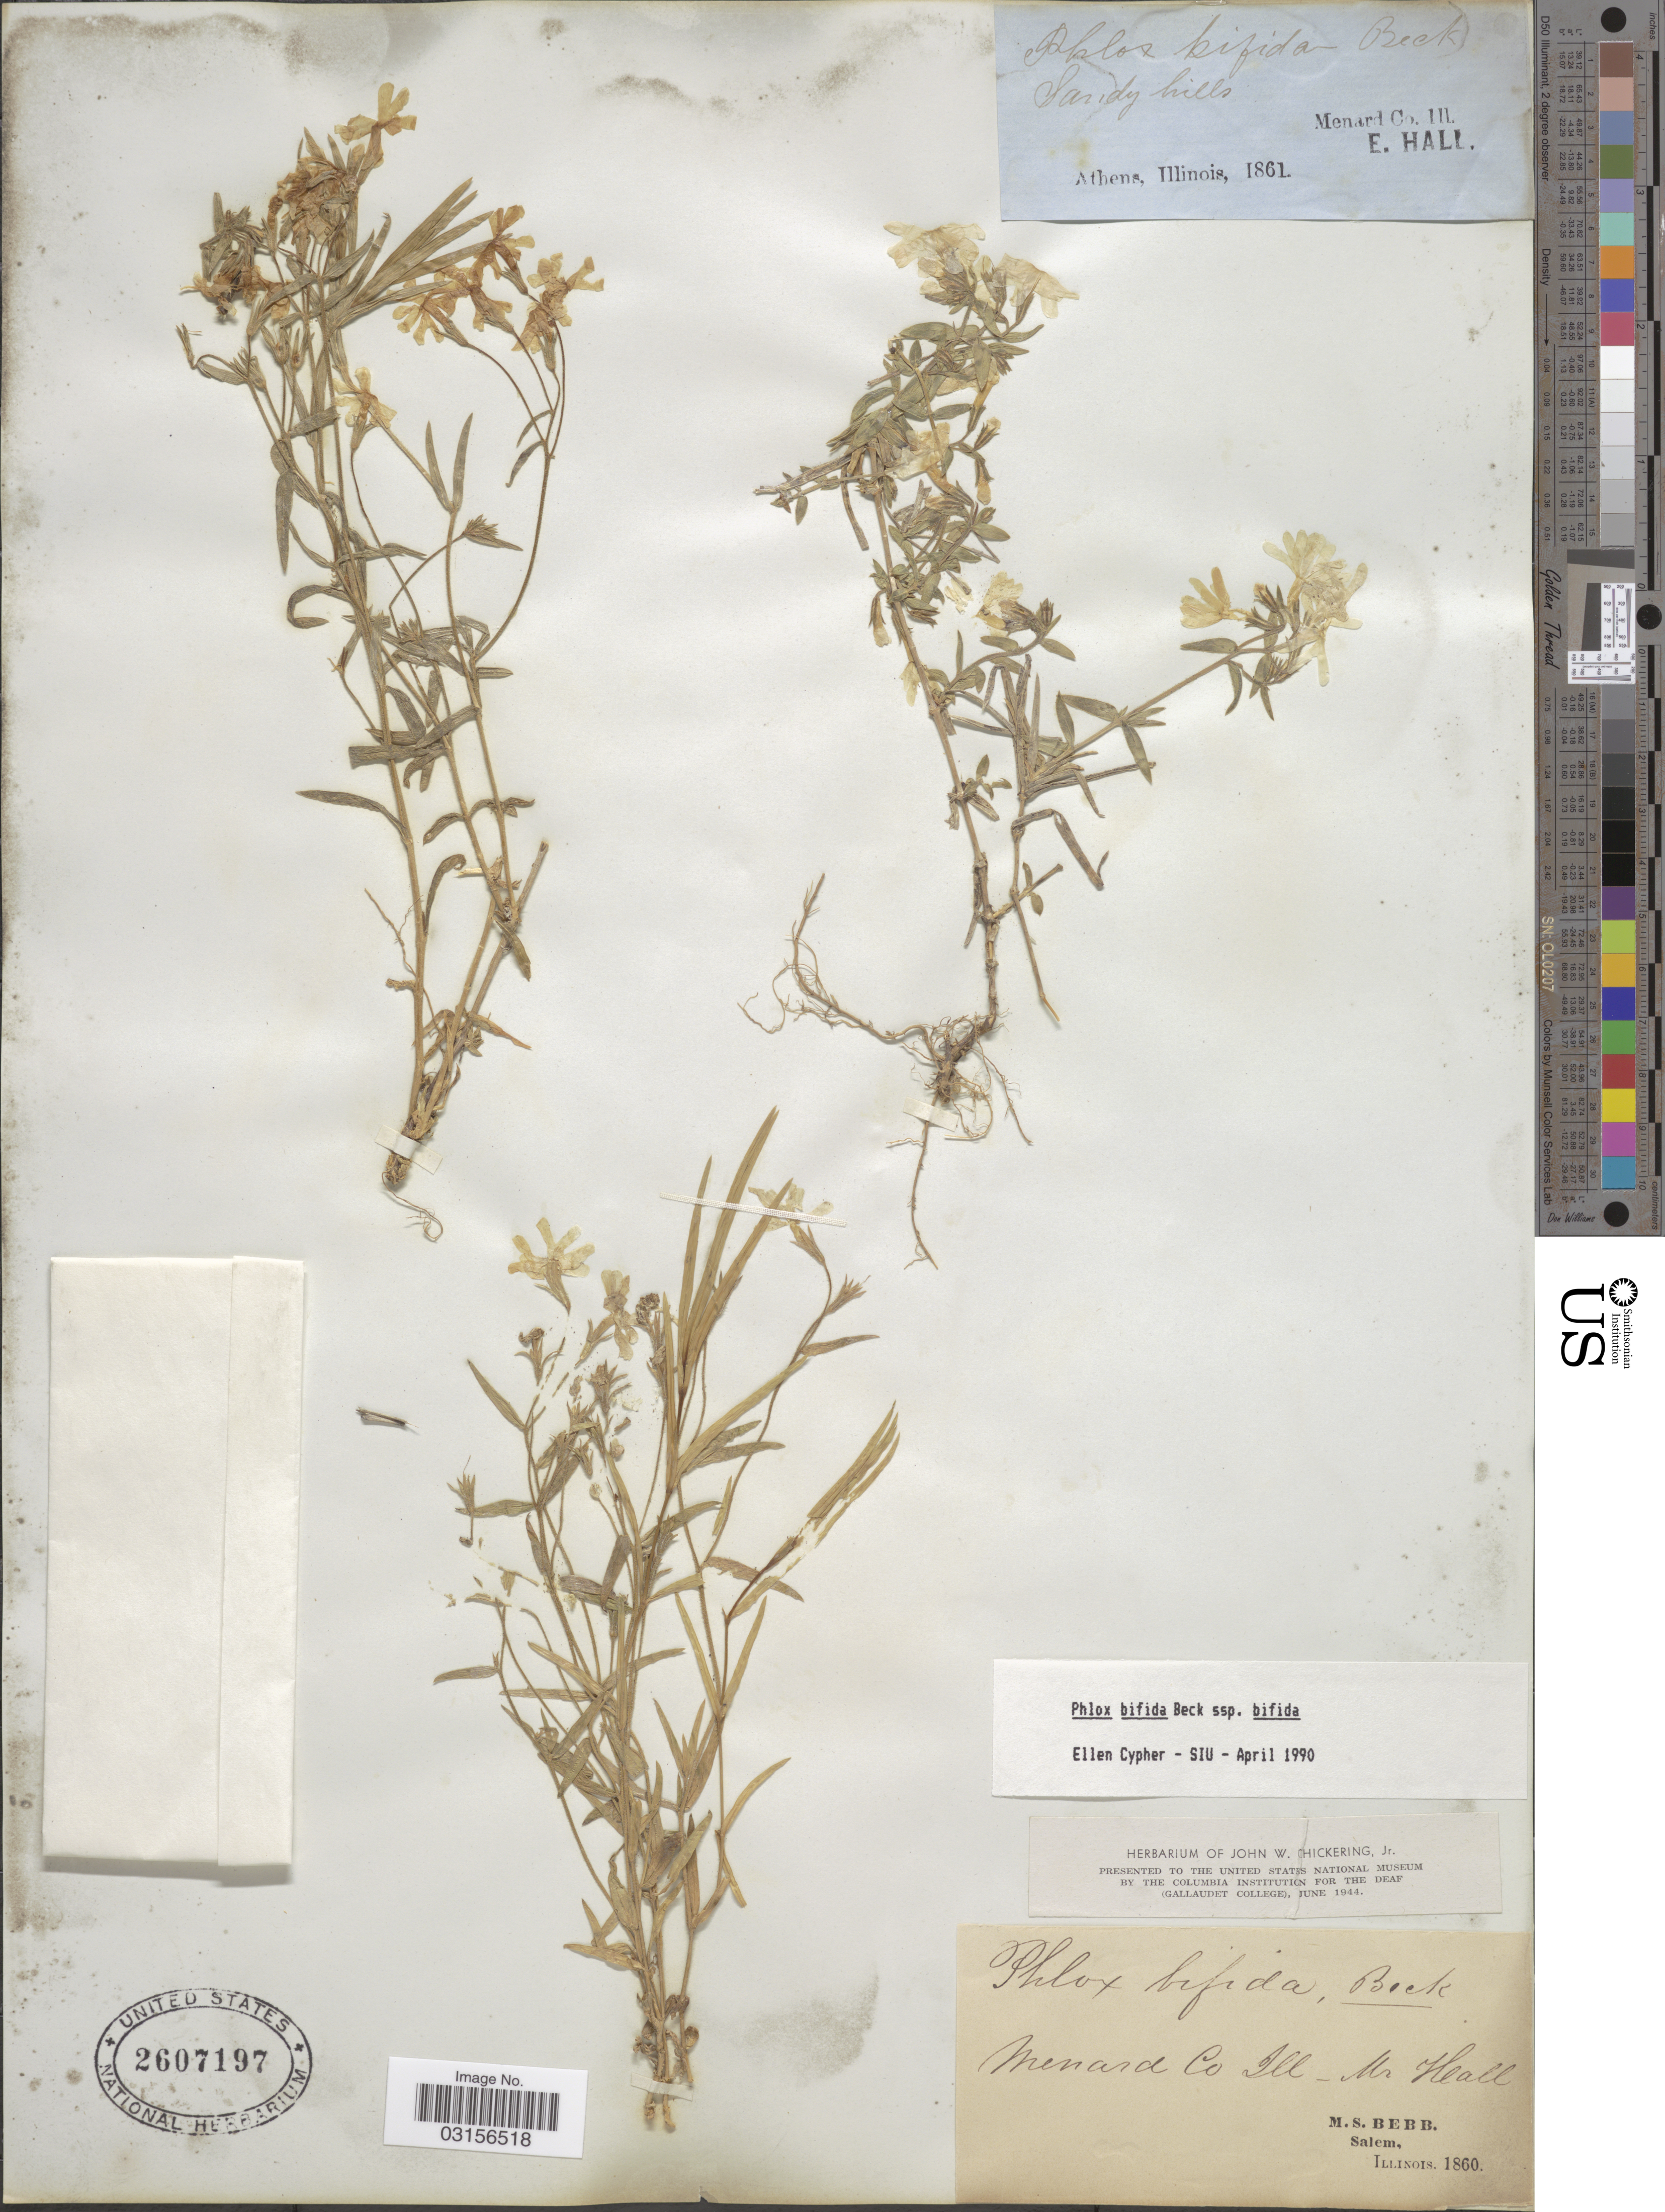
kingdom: Plantae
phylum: Tracheophyta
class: Magnoliopsida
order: Ericales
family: Polemoniaceae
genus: Phlox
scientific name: Phlox bifida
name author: L.C. Beck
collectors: E. Hall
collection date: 1861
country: United States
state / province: Illinois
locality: Athens. Menard Co Ill.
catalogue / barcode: US 2607197